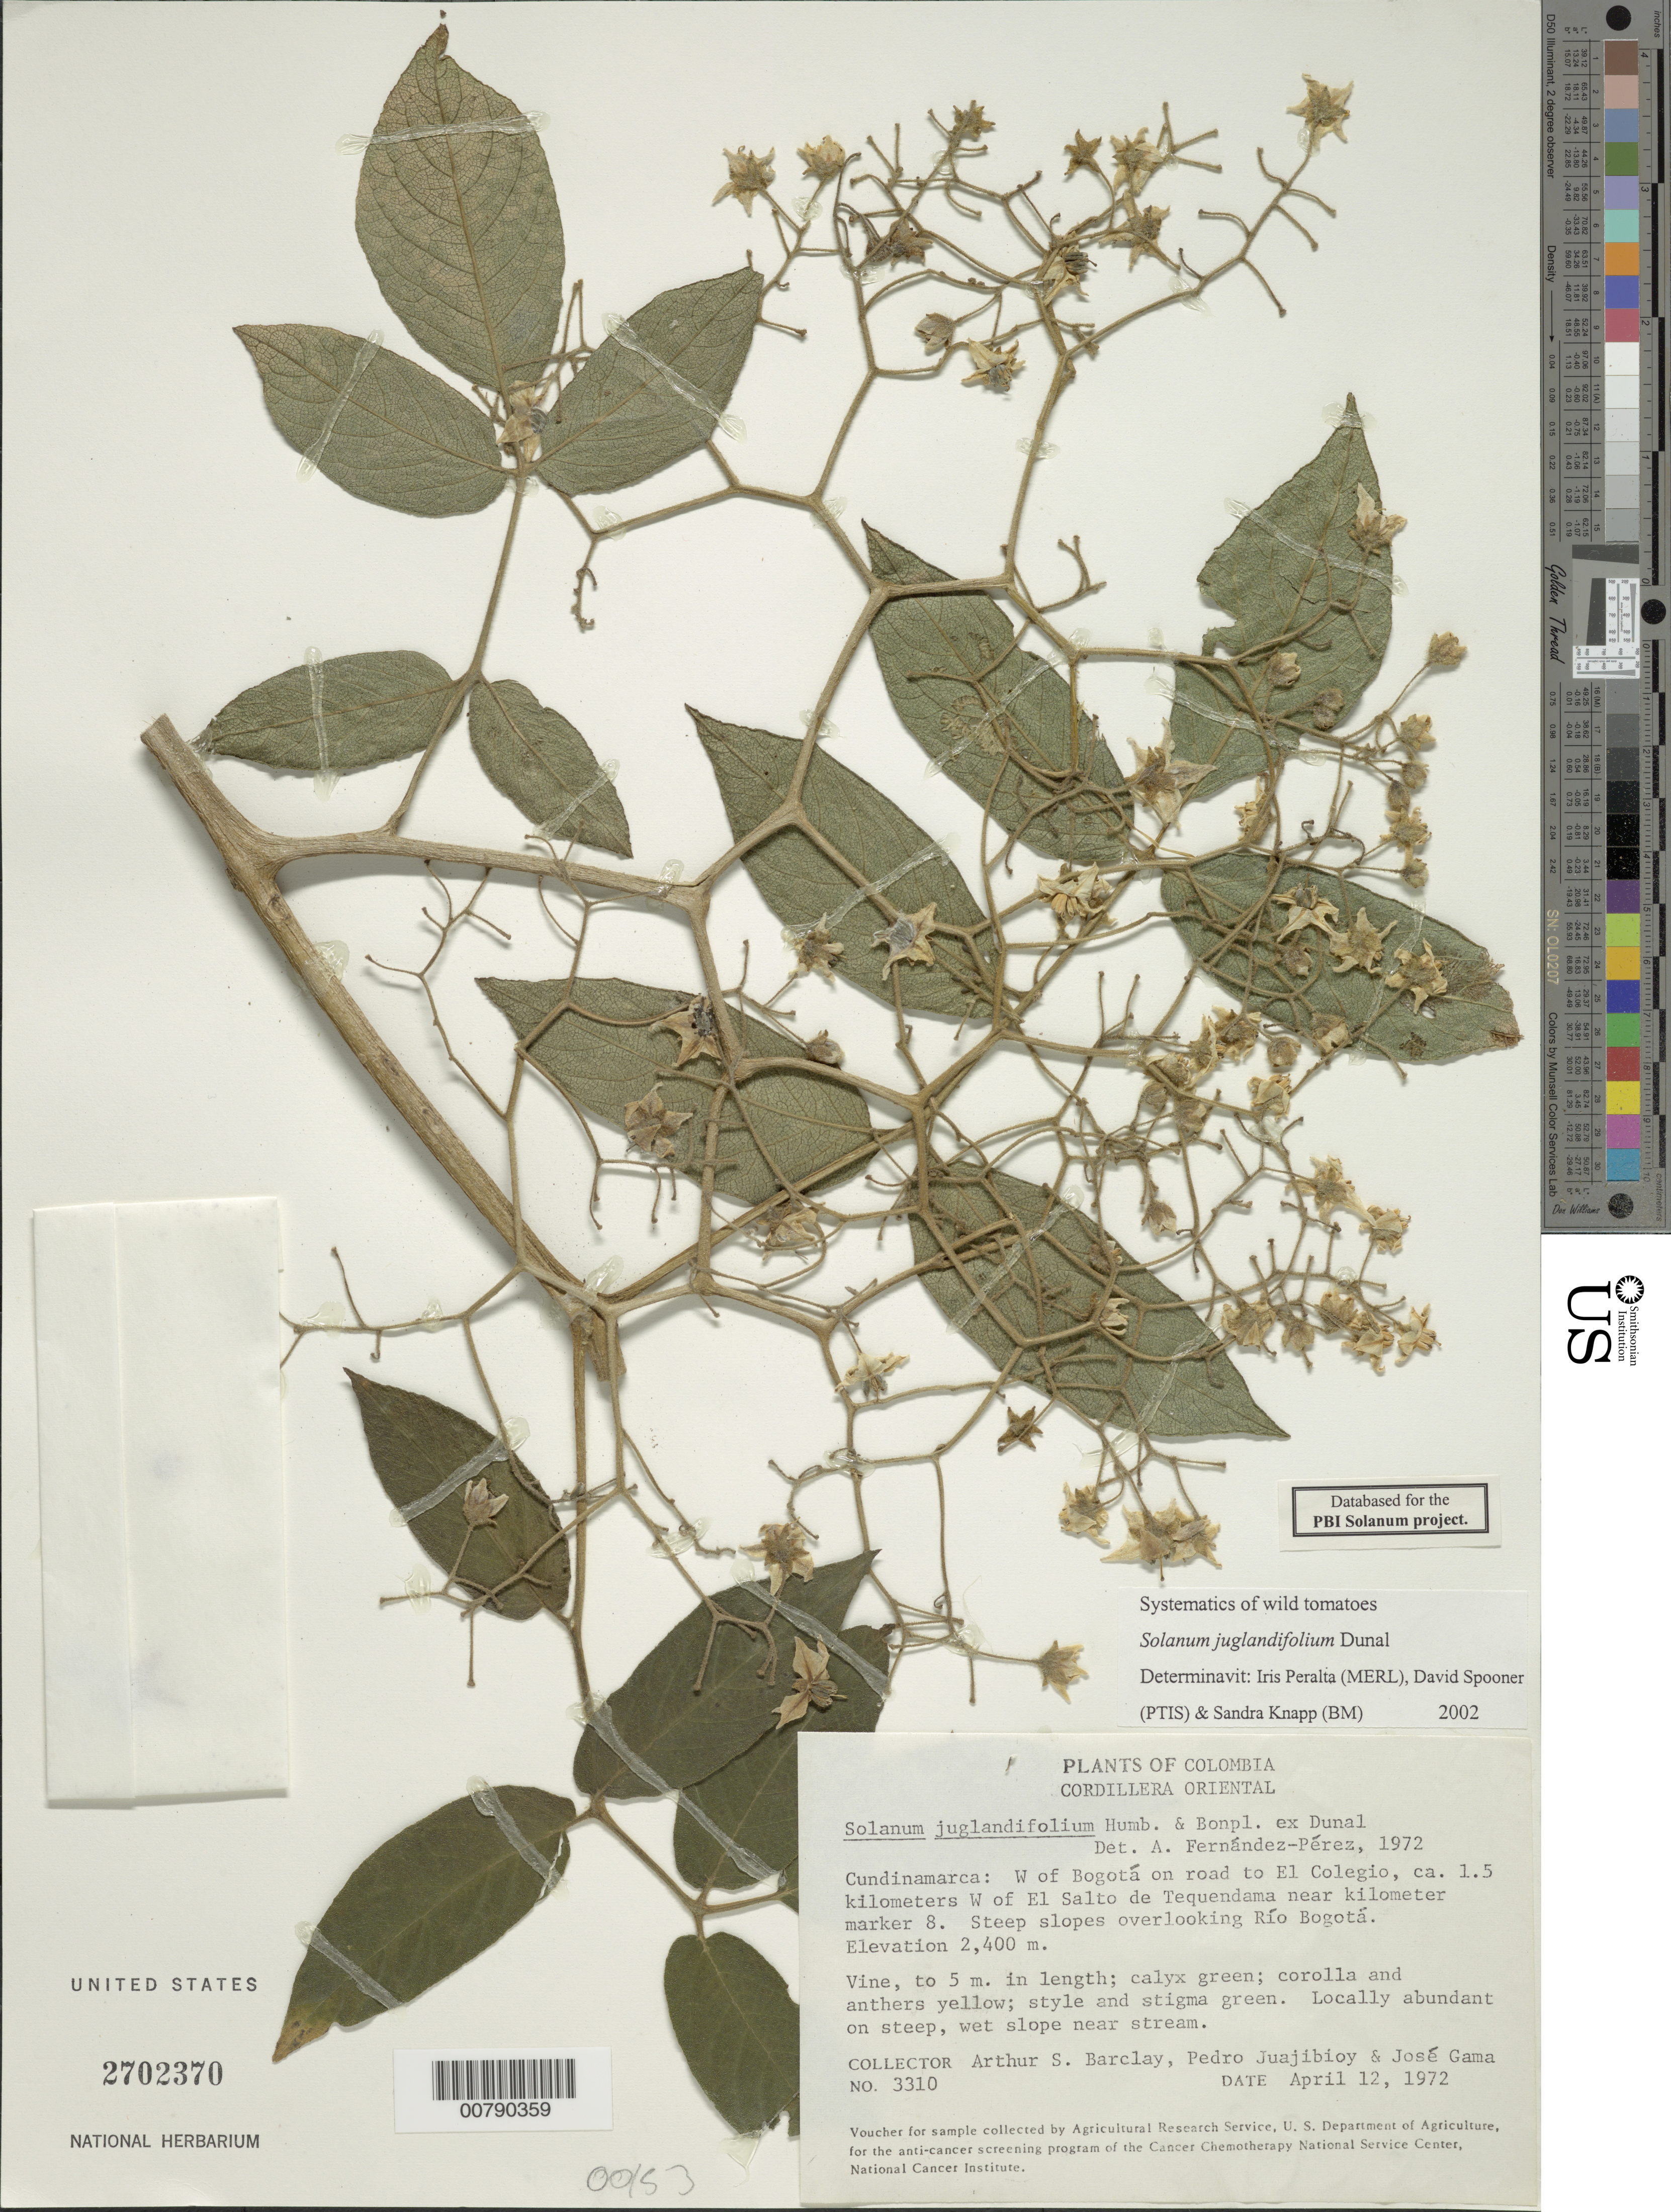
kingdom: Plantae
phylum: Tracheophyta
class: Magnoliopsida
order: Solanales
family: Solanaceae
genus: Solanum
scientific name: Solanum juglandifolium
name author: Dunal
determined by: Peralta, Iris E.; Knapp, S. D.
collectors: A. S. Barclay, P. Juajibioy & J. Gama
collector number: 3310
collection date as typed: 12 Apr 1972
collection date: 1972-04-12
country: Colombia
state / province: Cundinamarca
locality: W of Bogotá on road to El Colegio, ca. 1.5 km W of Salto de Tequendama near km 8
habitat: wet slope near stream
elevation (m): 2400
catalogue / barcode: US 2702370